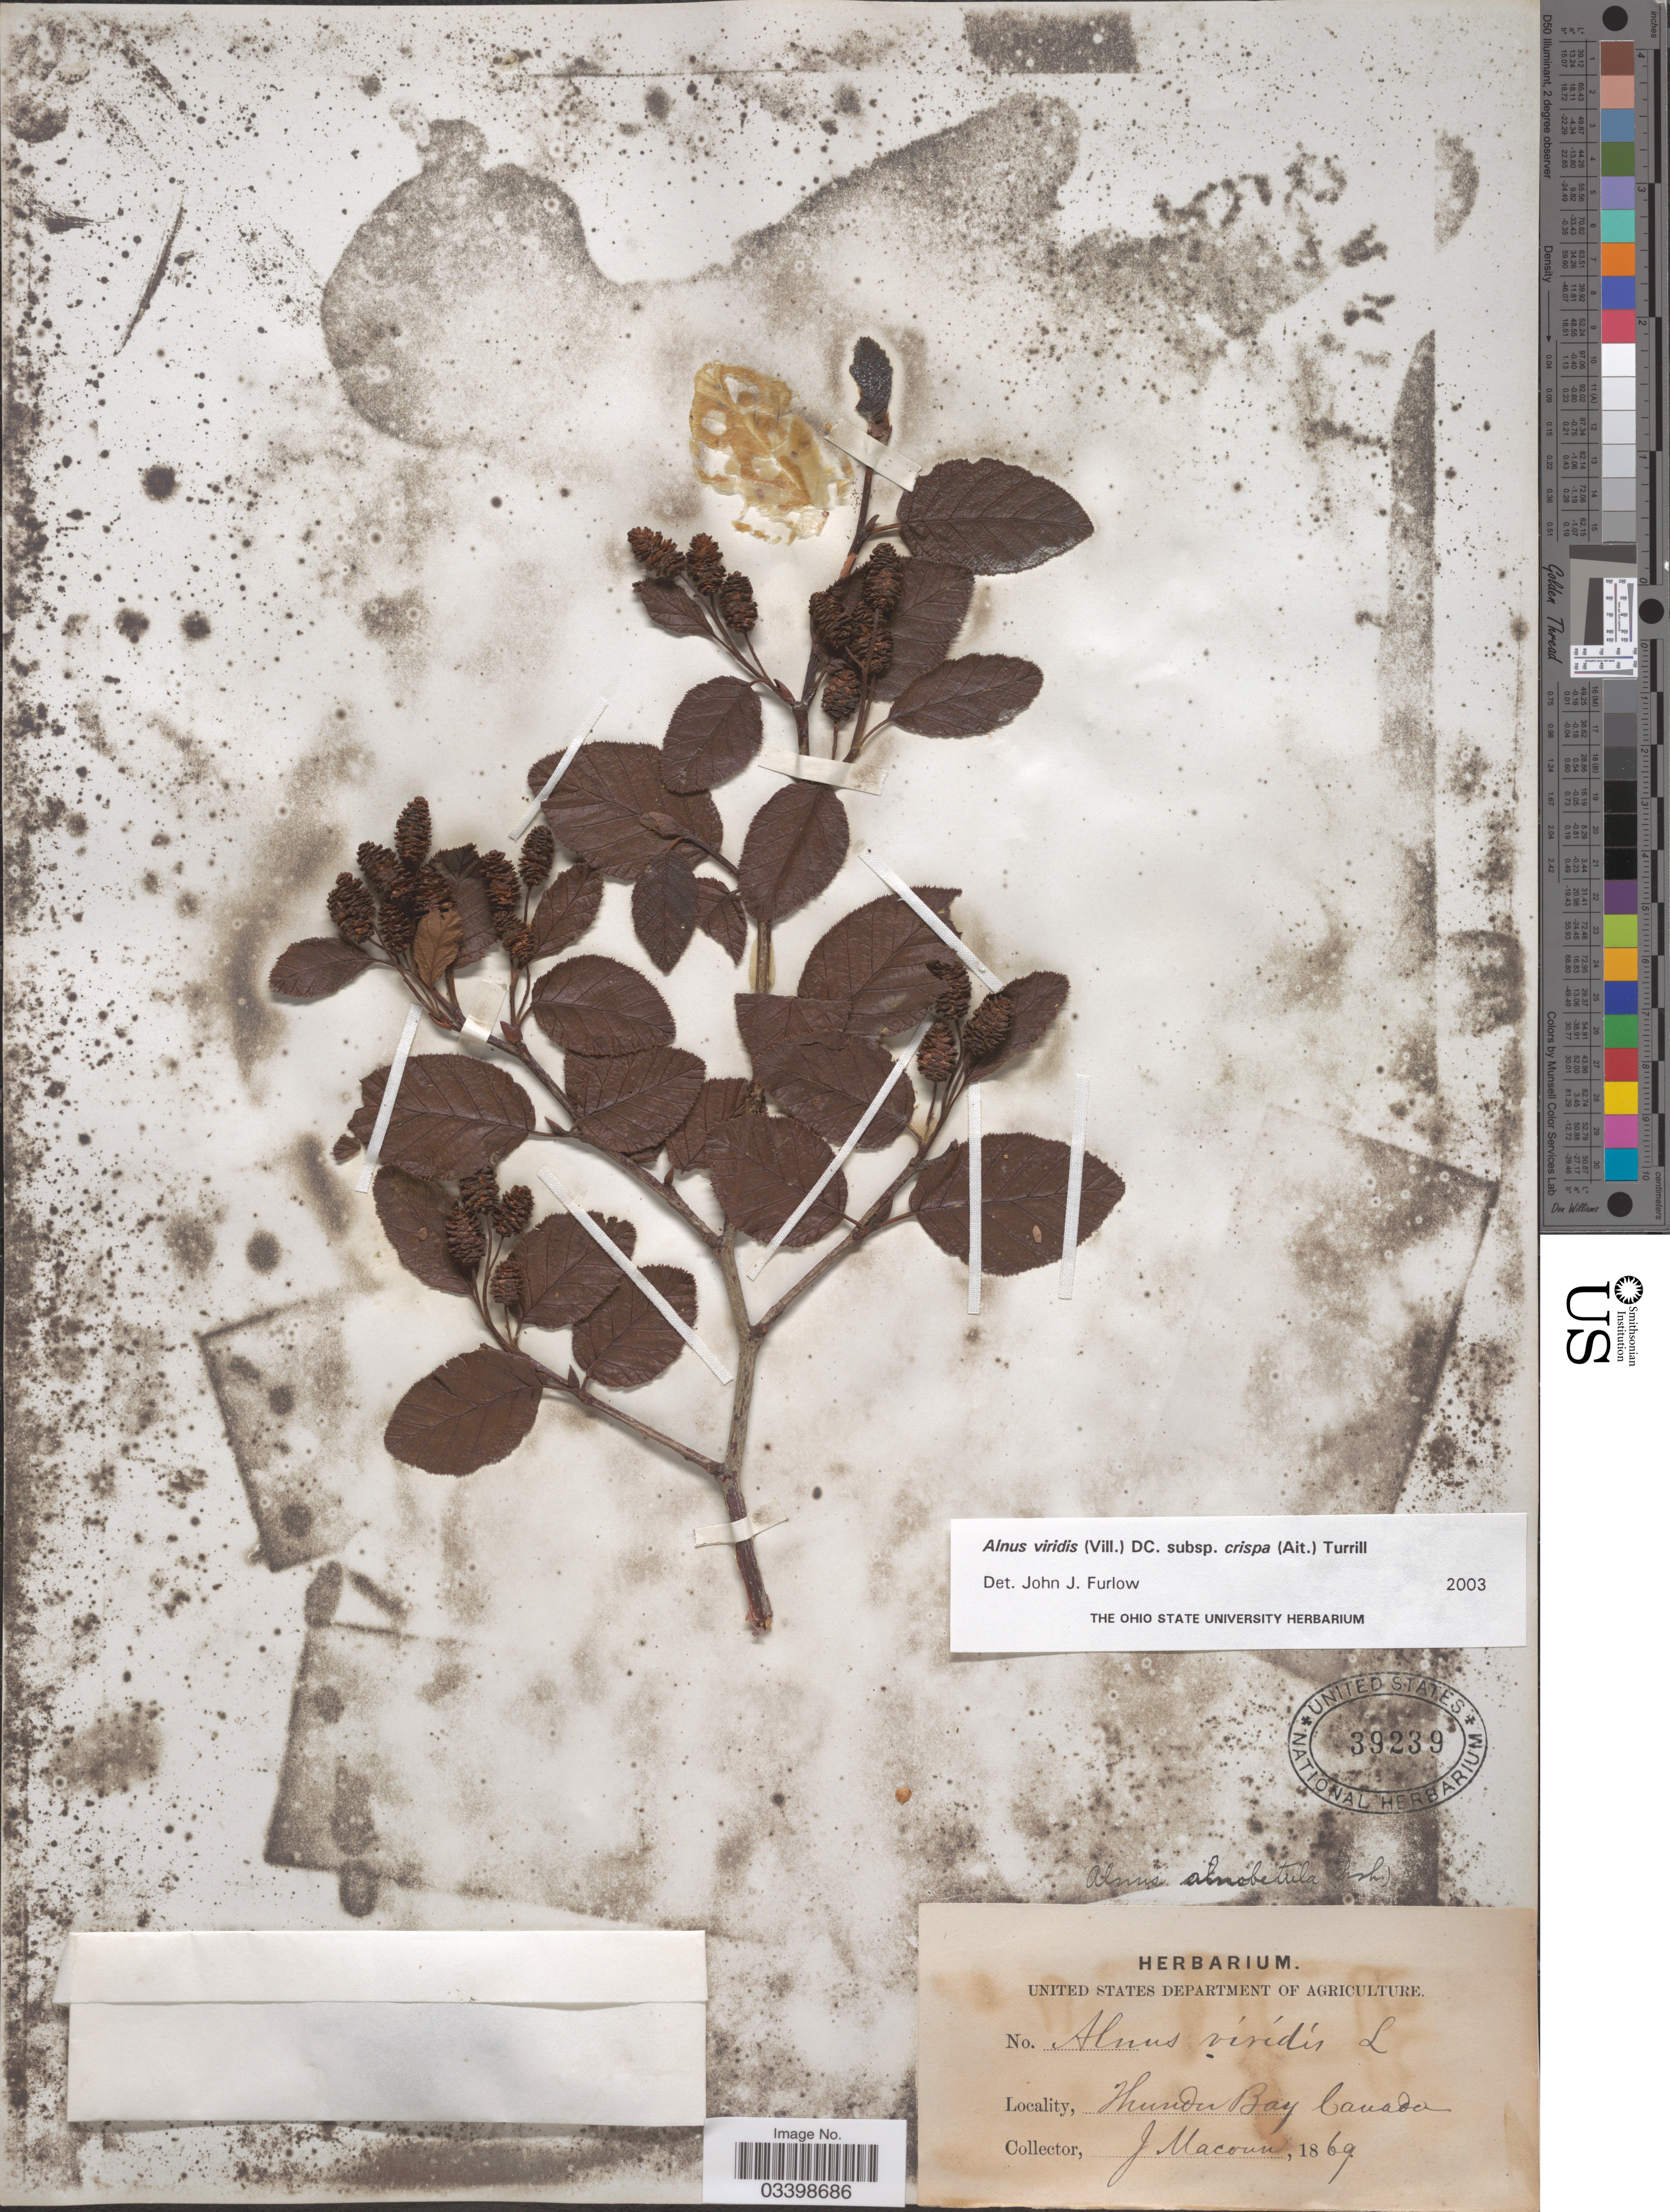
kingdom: Plantae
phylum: Tracheophyta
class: Magnoliopsida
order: Fagales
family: Betulaceae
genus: Alnus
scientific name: Alnus viridis subsp. crispa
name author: (Aiton) Turrill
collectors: J. Macoun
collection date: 1869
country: Canada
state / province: Ontario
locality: Thunder Bay.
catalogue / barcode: US 39239